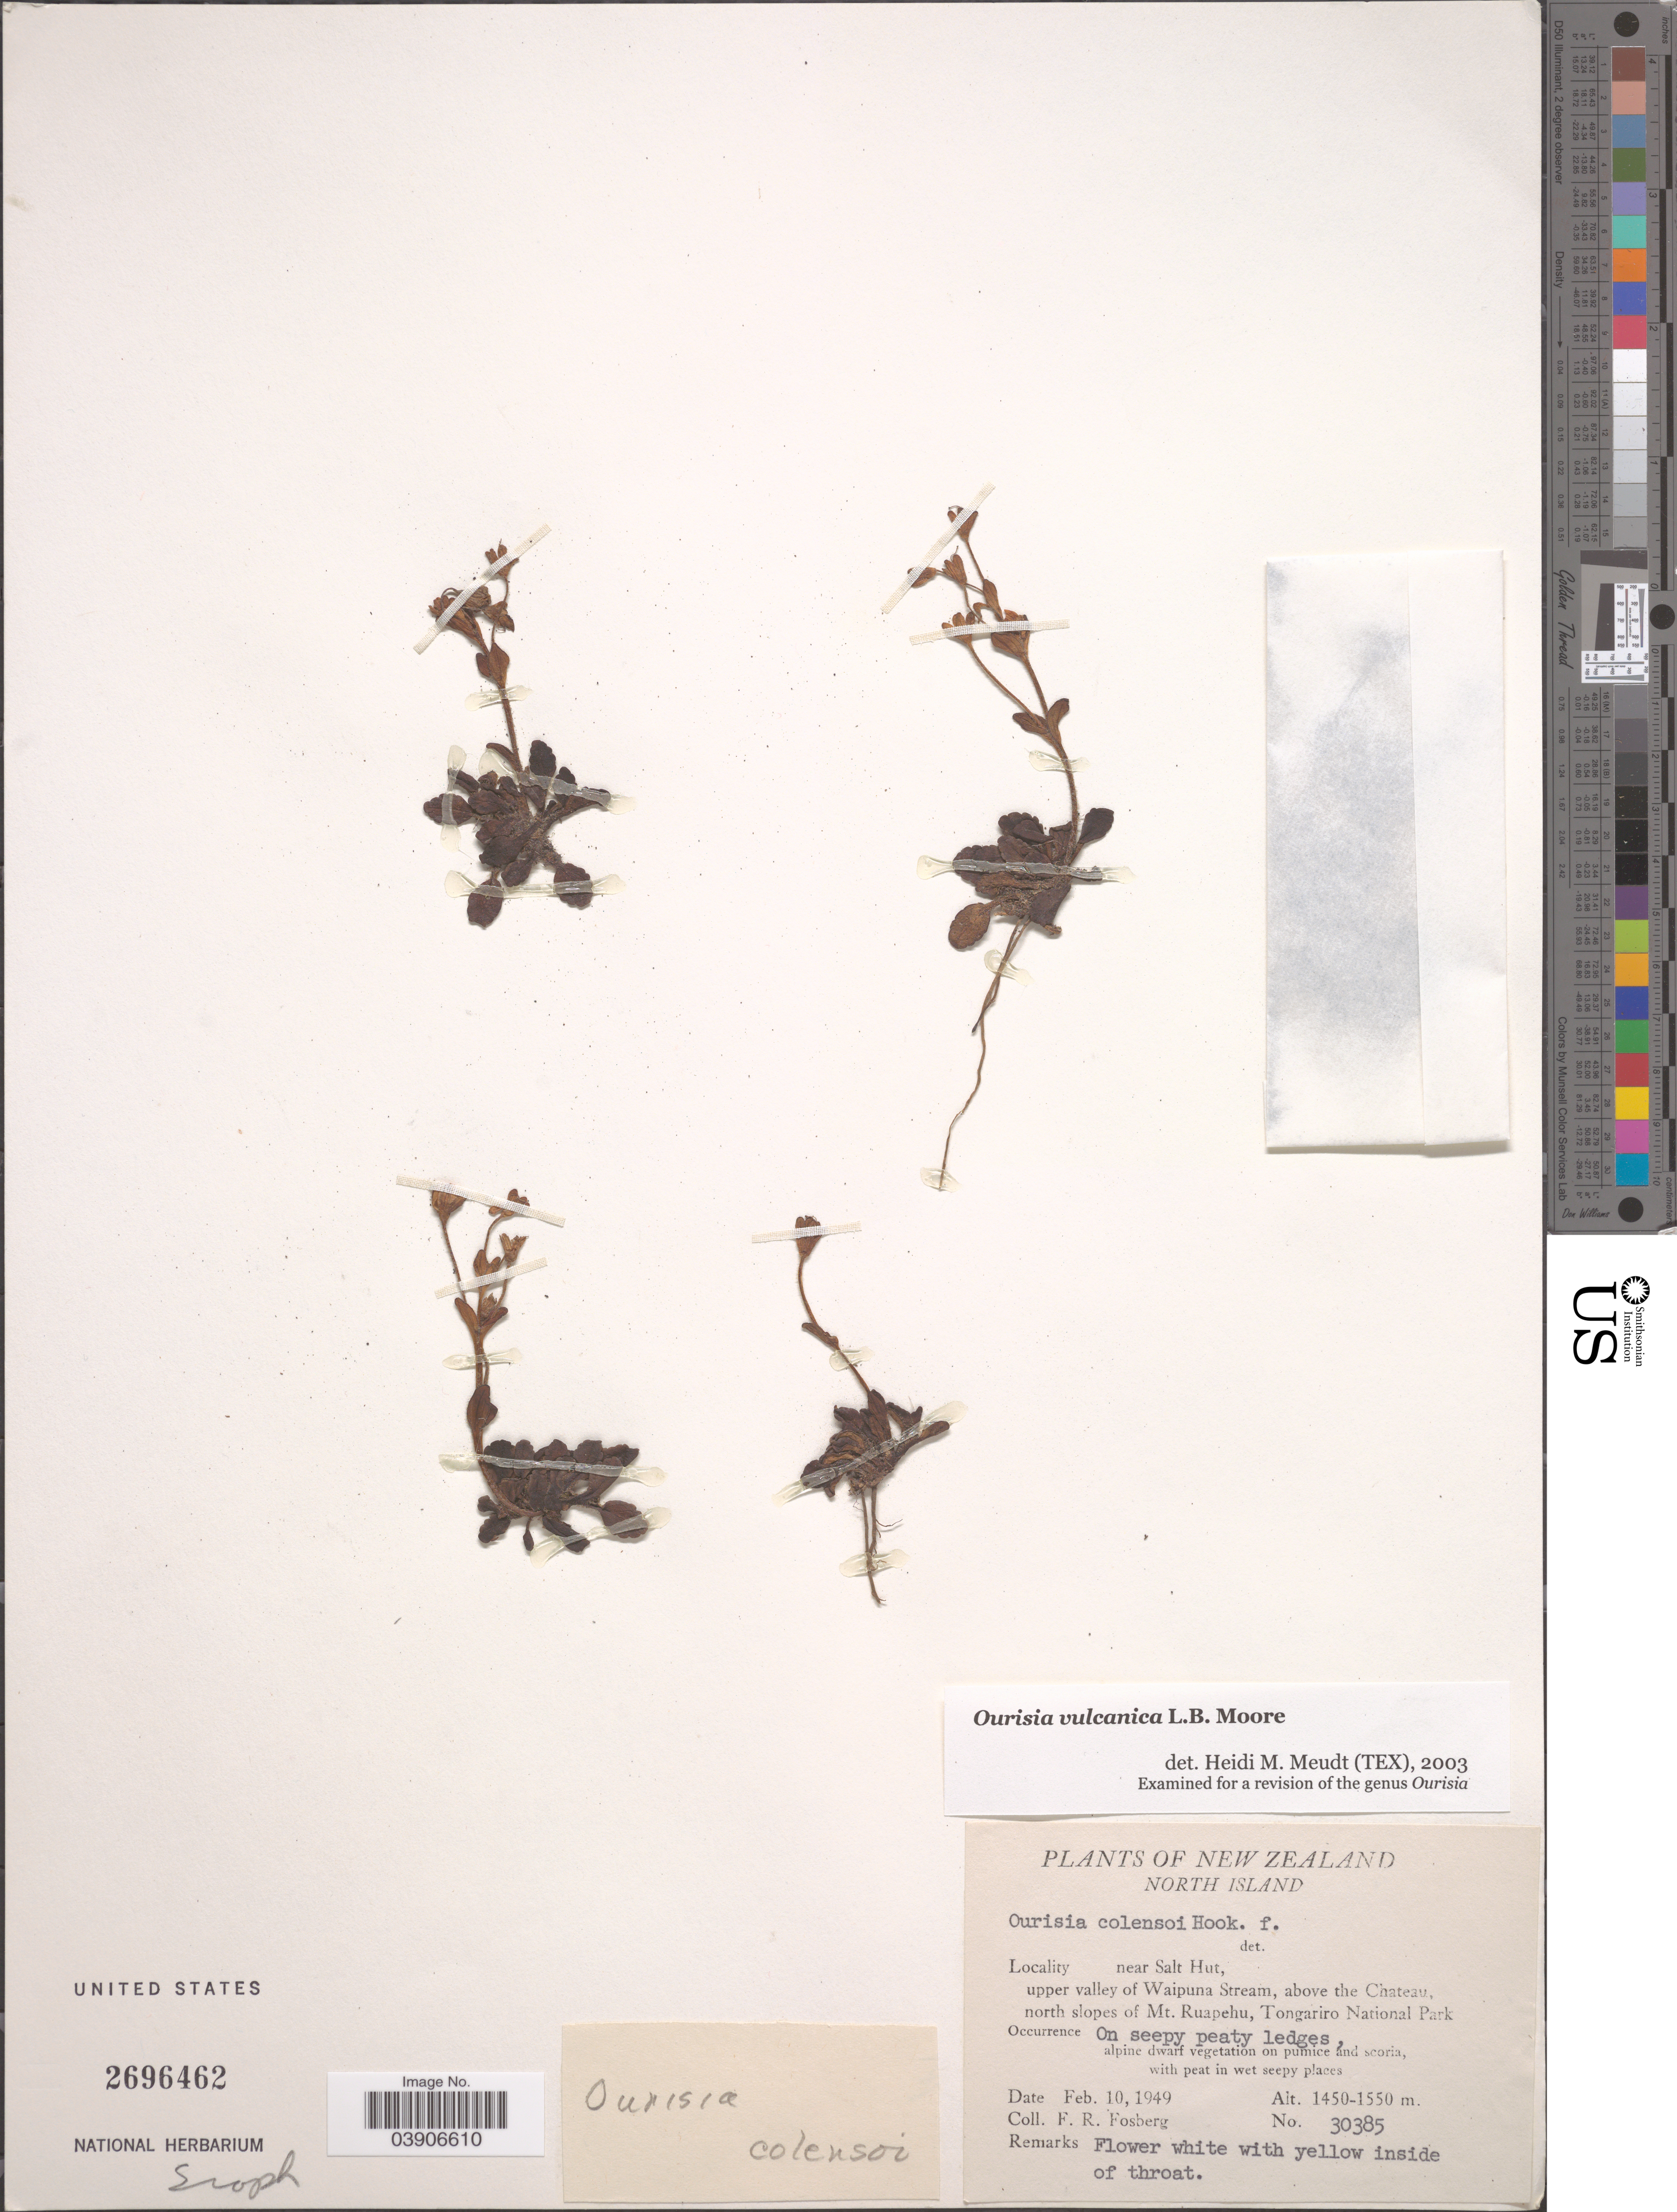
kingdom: Plantae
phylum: Tracheophyta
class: Magnoliopsida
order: Lamiales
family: Plantaginaceae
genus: Ourisia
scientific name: Ourisia vulcanica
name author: L.B. Moore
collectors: F. R. Fosberg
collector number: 30385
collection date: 1949-02-10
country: New Zealand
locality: North Island. Near Salt Hut, upper valley of Waipuna Stream, above the Chateau, north slopes of Mt. Ruapehu, Tongariro National Park.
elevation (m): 1450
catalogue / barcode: US 2696462